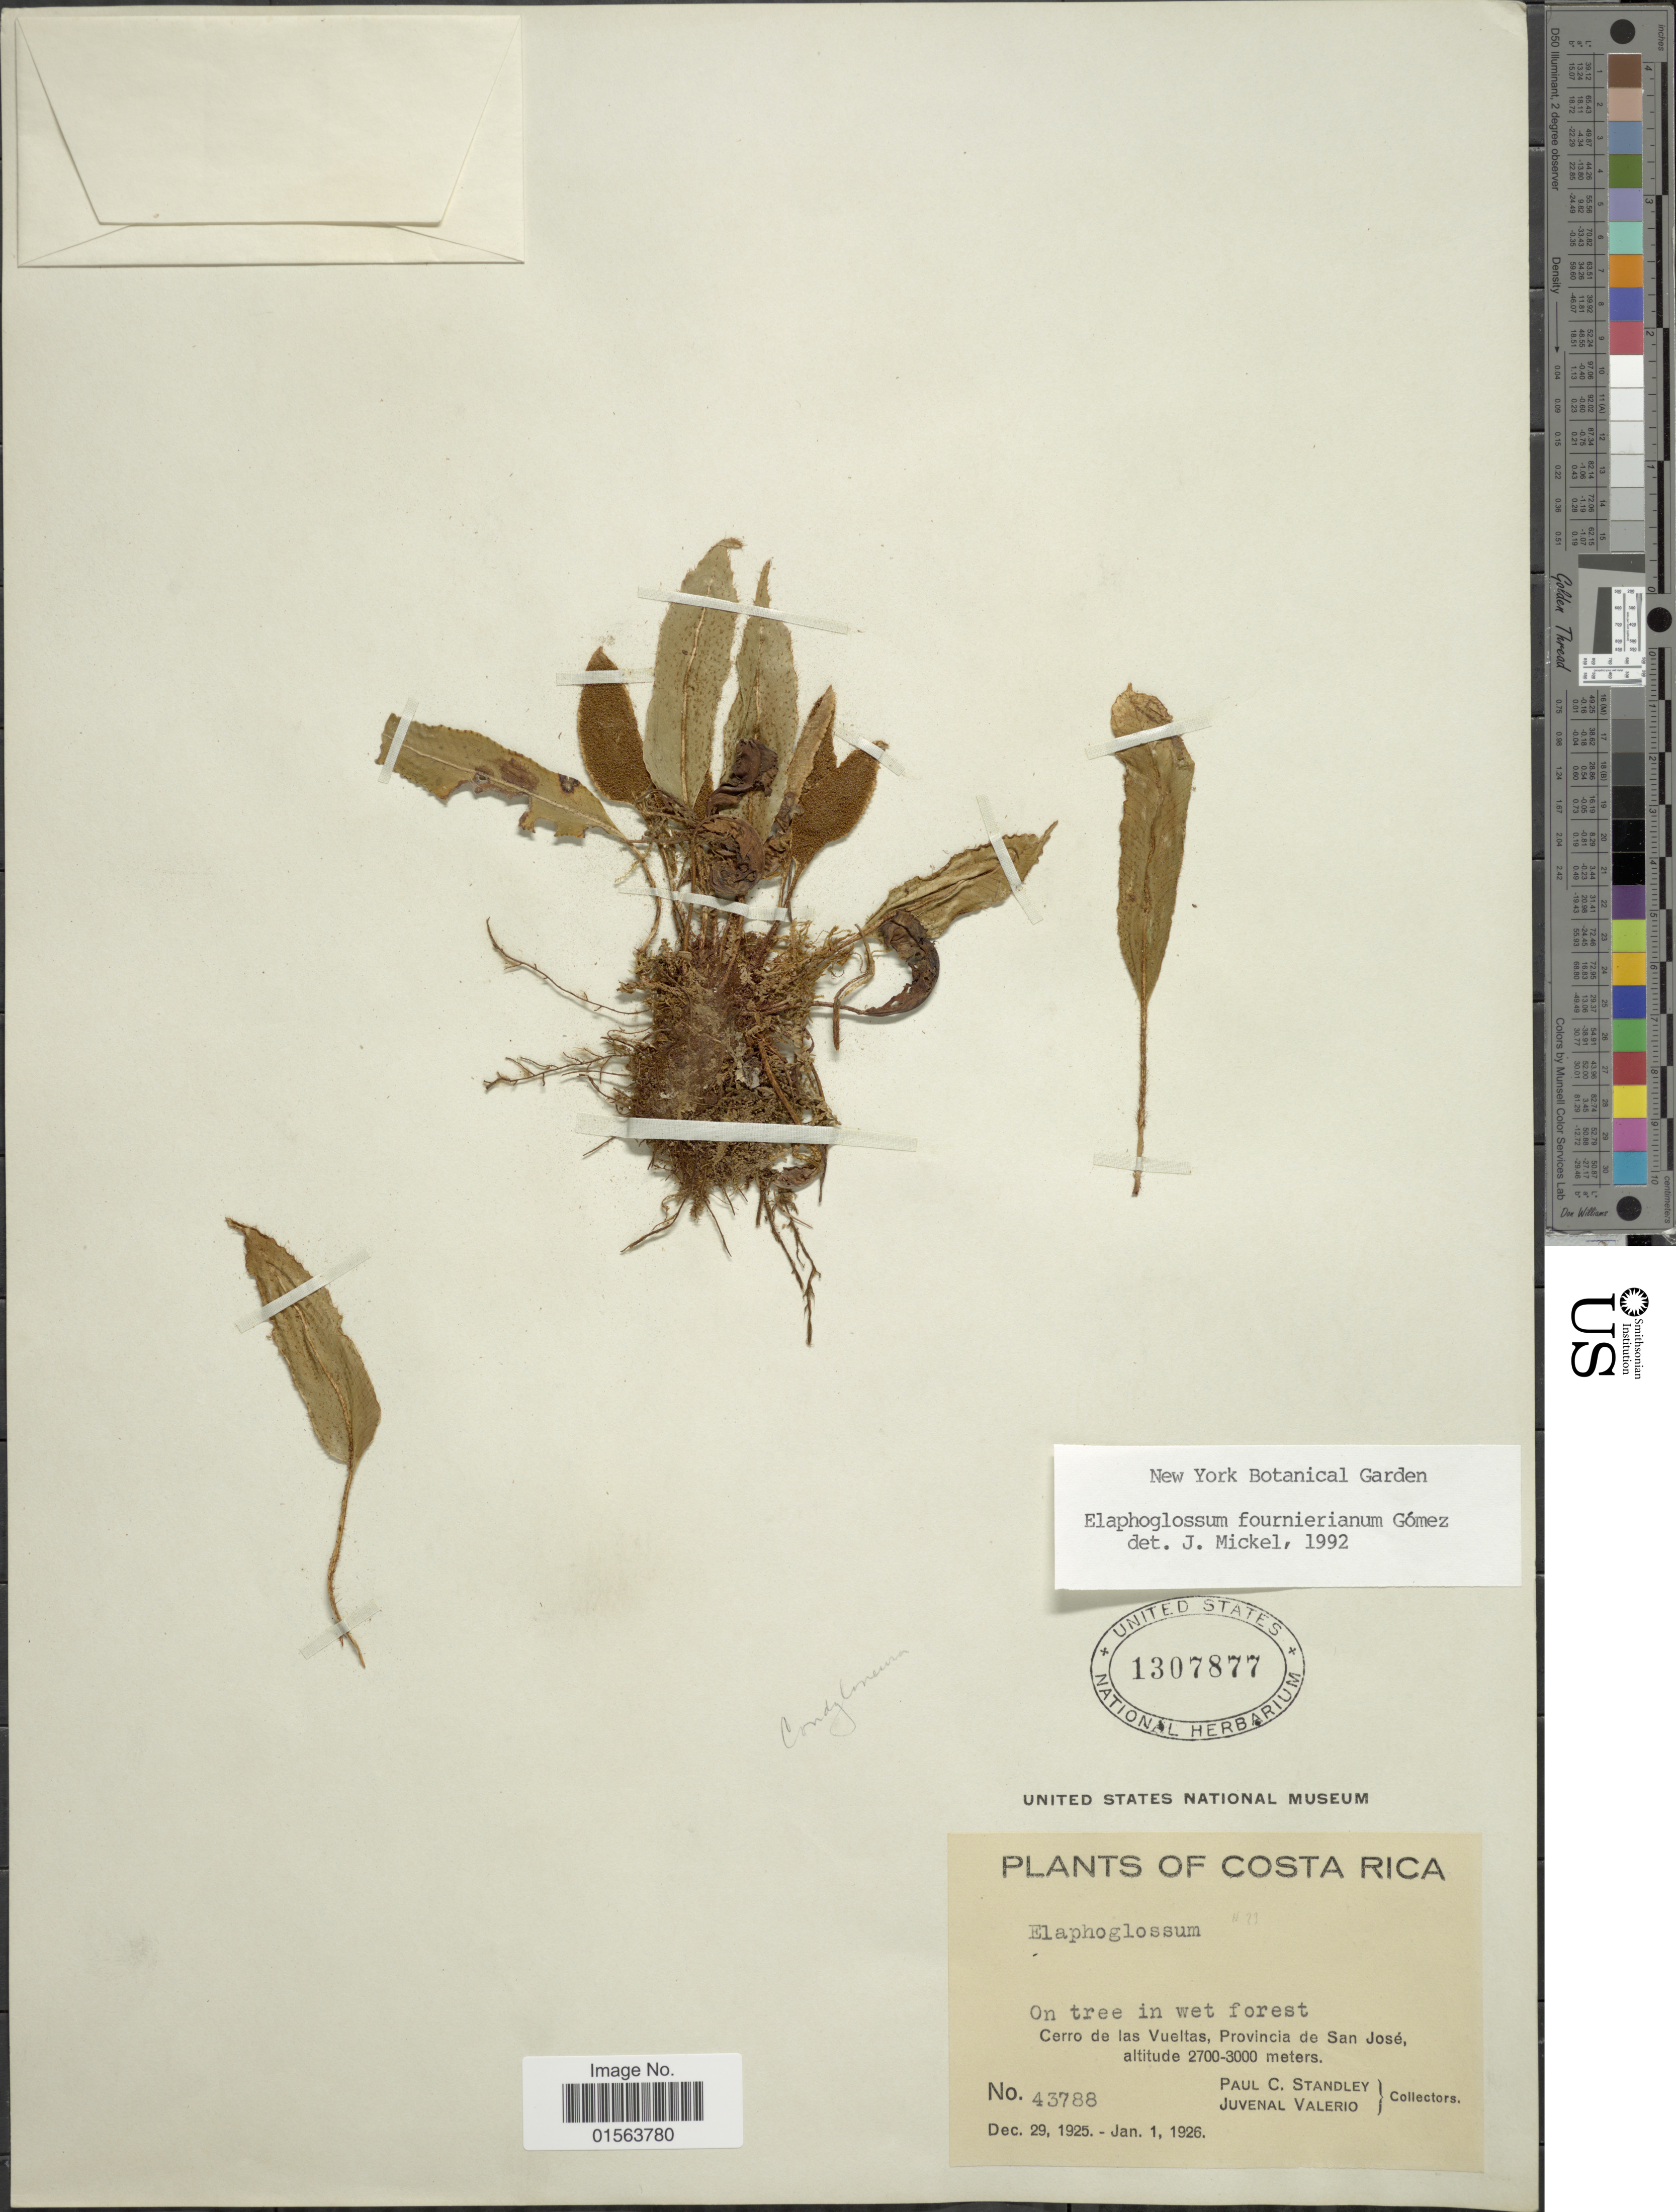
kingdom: Plantae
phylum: Tracheophyta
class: Polypodiopsida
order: Polypodiales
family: Dryopteridaceae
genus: Elaphoglossum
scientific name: Elaphoglossum fournierianum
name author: L.D. Gómez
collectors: P. C. Standley & J. Valerio R.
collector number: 43788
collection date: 1925-12-29/1926-01-01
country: Costa Rica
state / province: San José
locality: Cerro de las Vueltas, Provincia de San Jose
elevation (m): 2700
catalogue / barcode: US 1307877